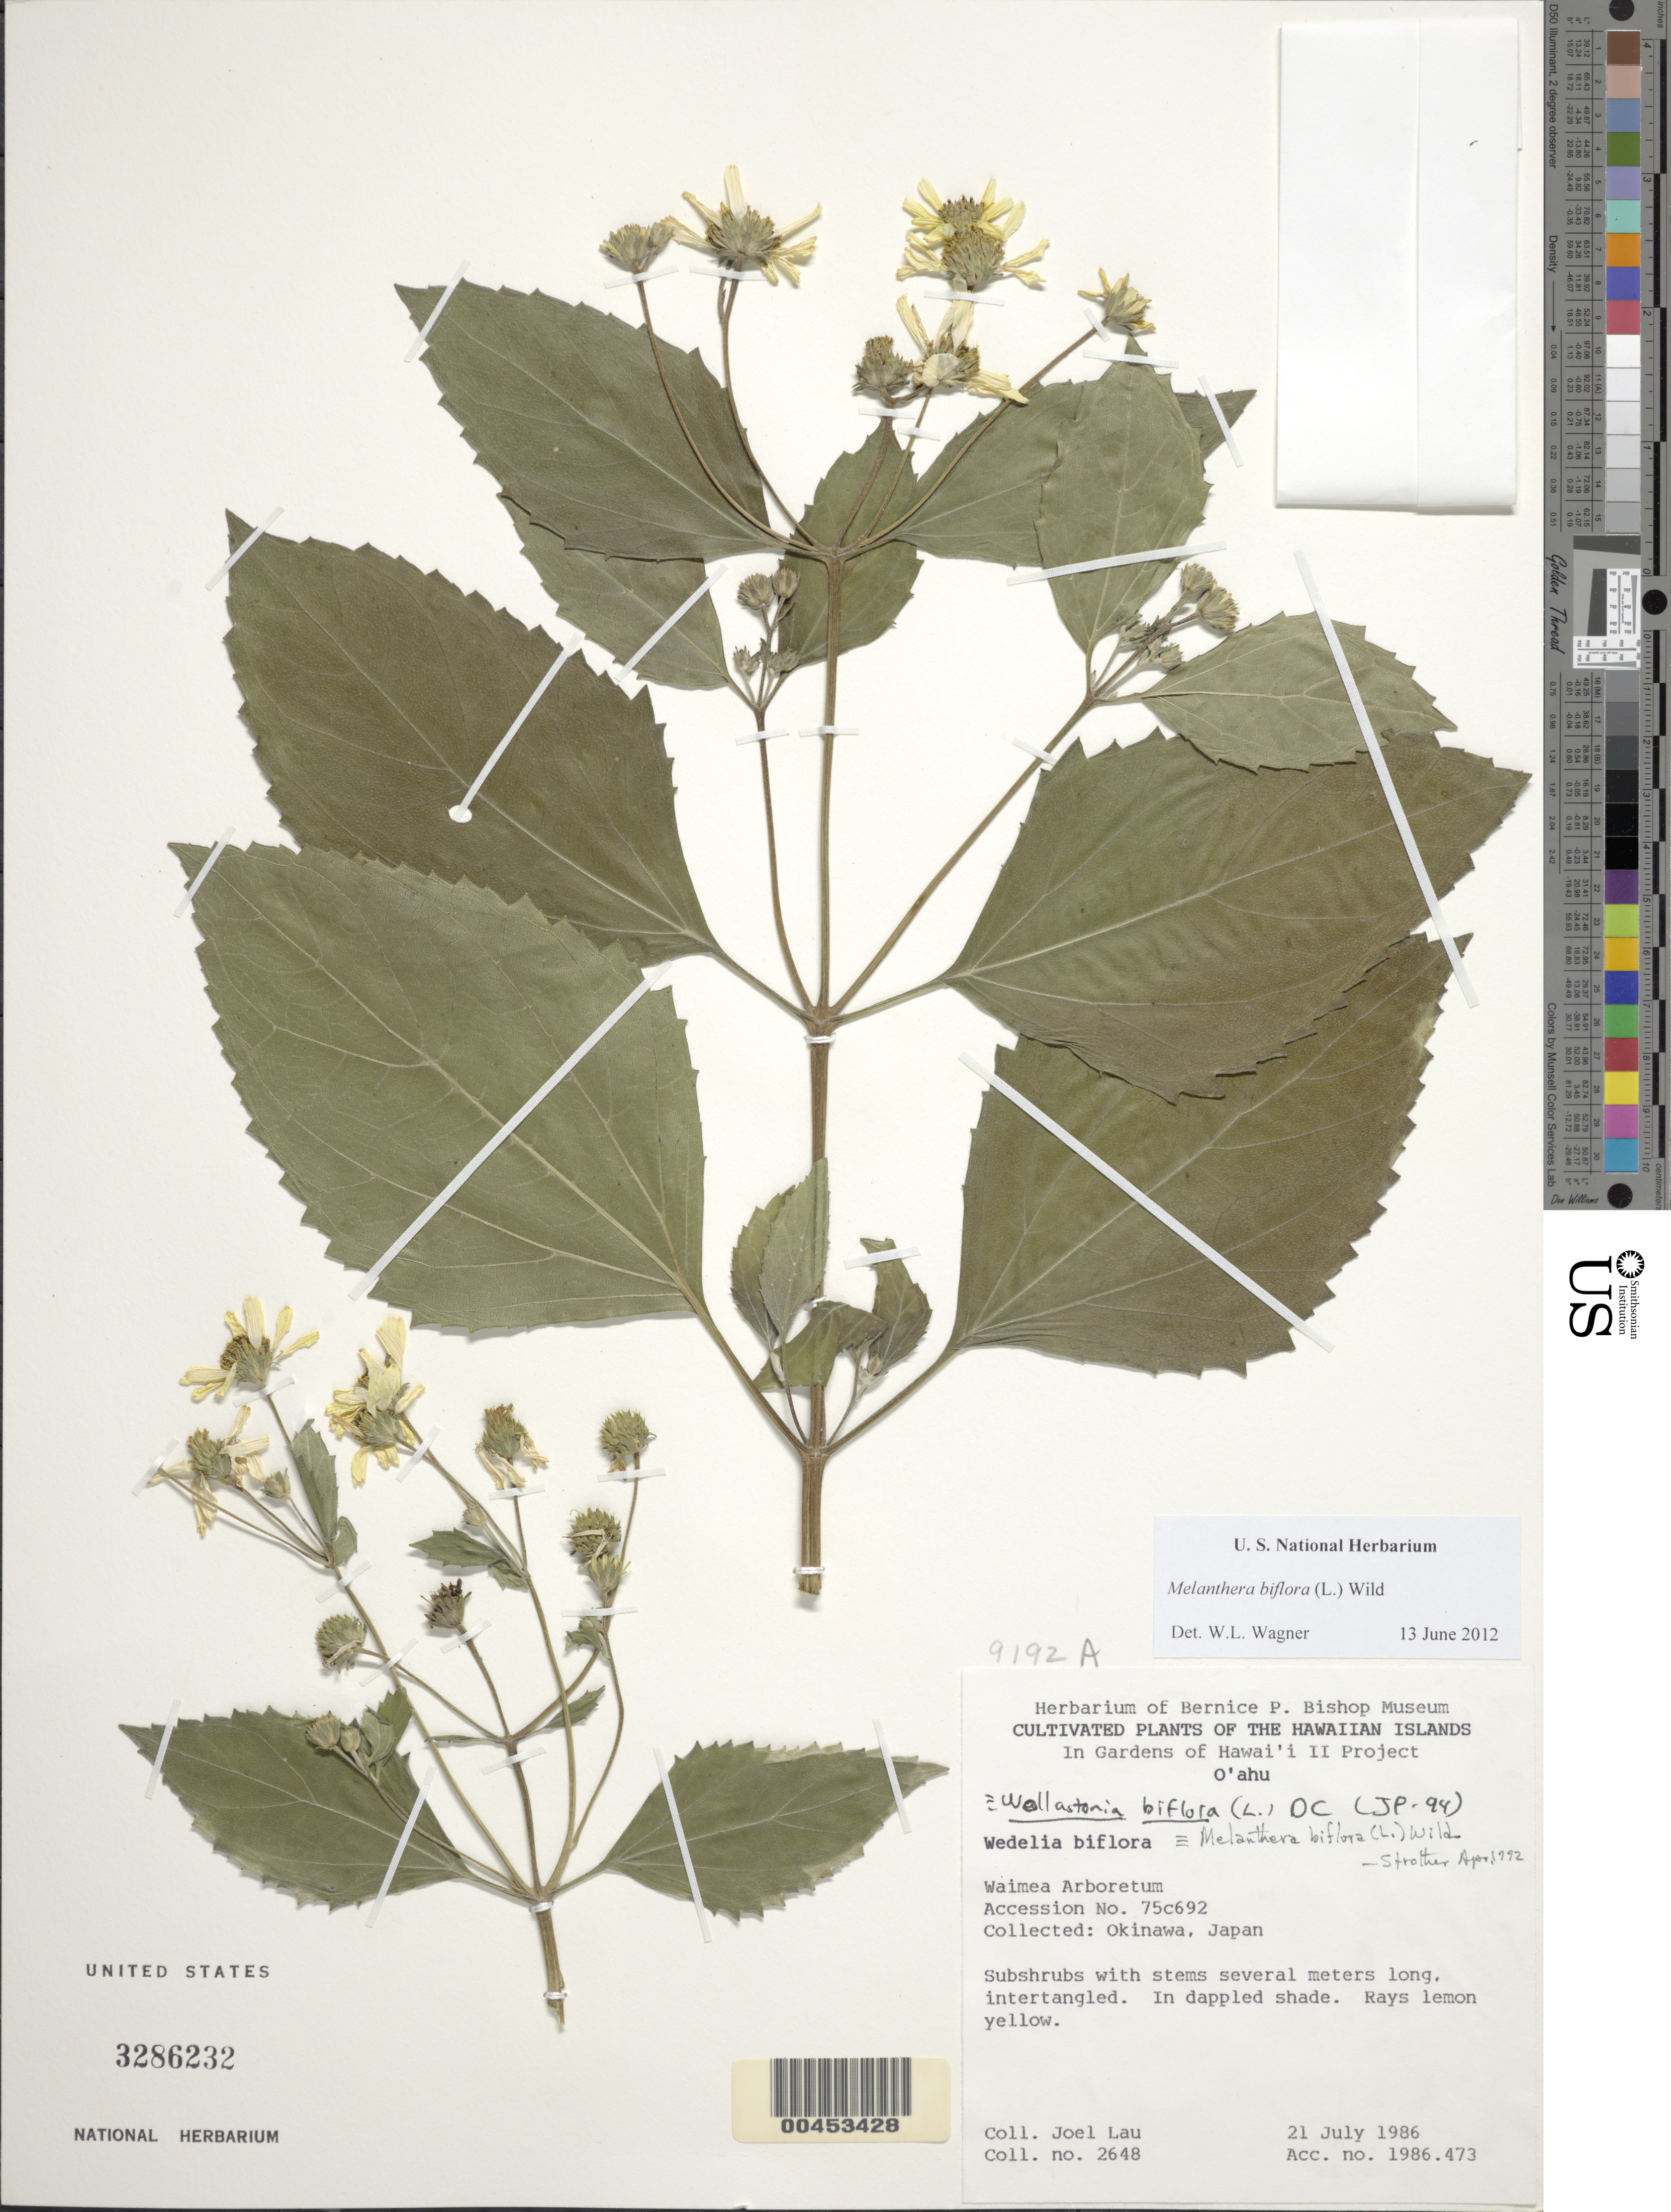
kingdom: Plantae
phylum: Tracheophyta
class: Magnoliopsida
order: Asterales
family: Asteraceae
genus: Wollastonia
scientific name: Wollastonia biflora var. biflora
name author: (L.) DC.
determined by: Wagner, W. L., (BOT), Smithsonian Institution - National Museum of Natural History (UNITED STATES)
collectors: J. Lau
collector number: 2648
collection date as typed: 21 Jul 1986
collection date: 1986-07-21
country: United States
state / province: Hawaii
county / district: Kauai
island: Kaua'i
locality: Waimea Arboretum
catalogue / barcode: US 3286232